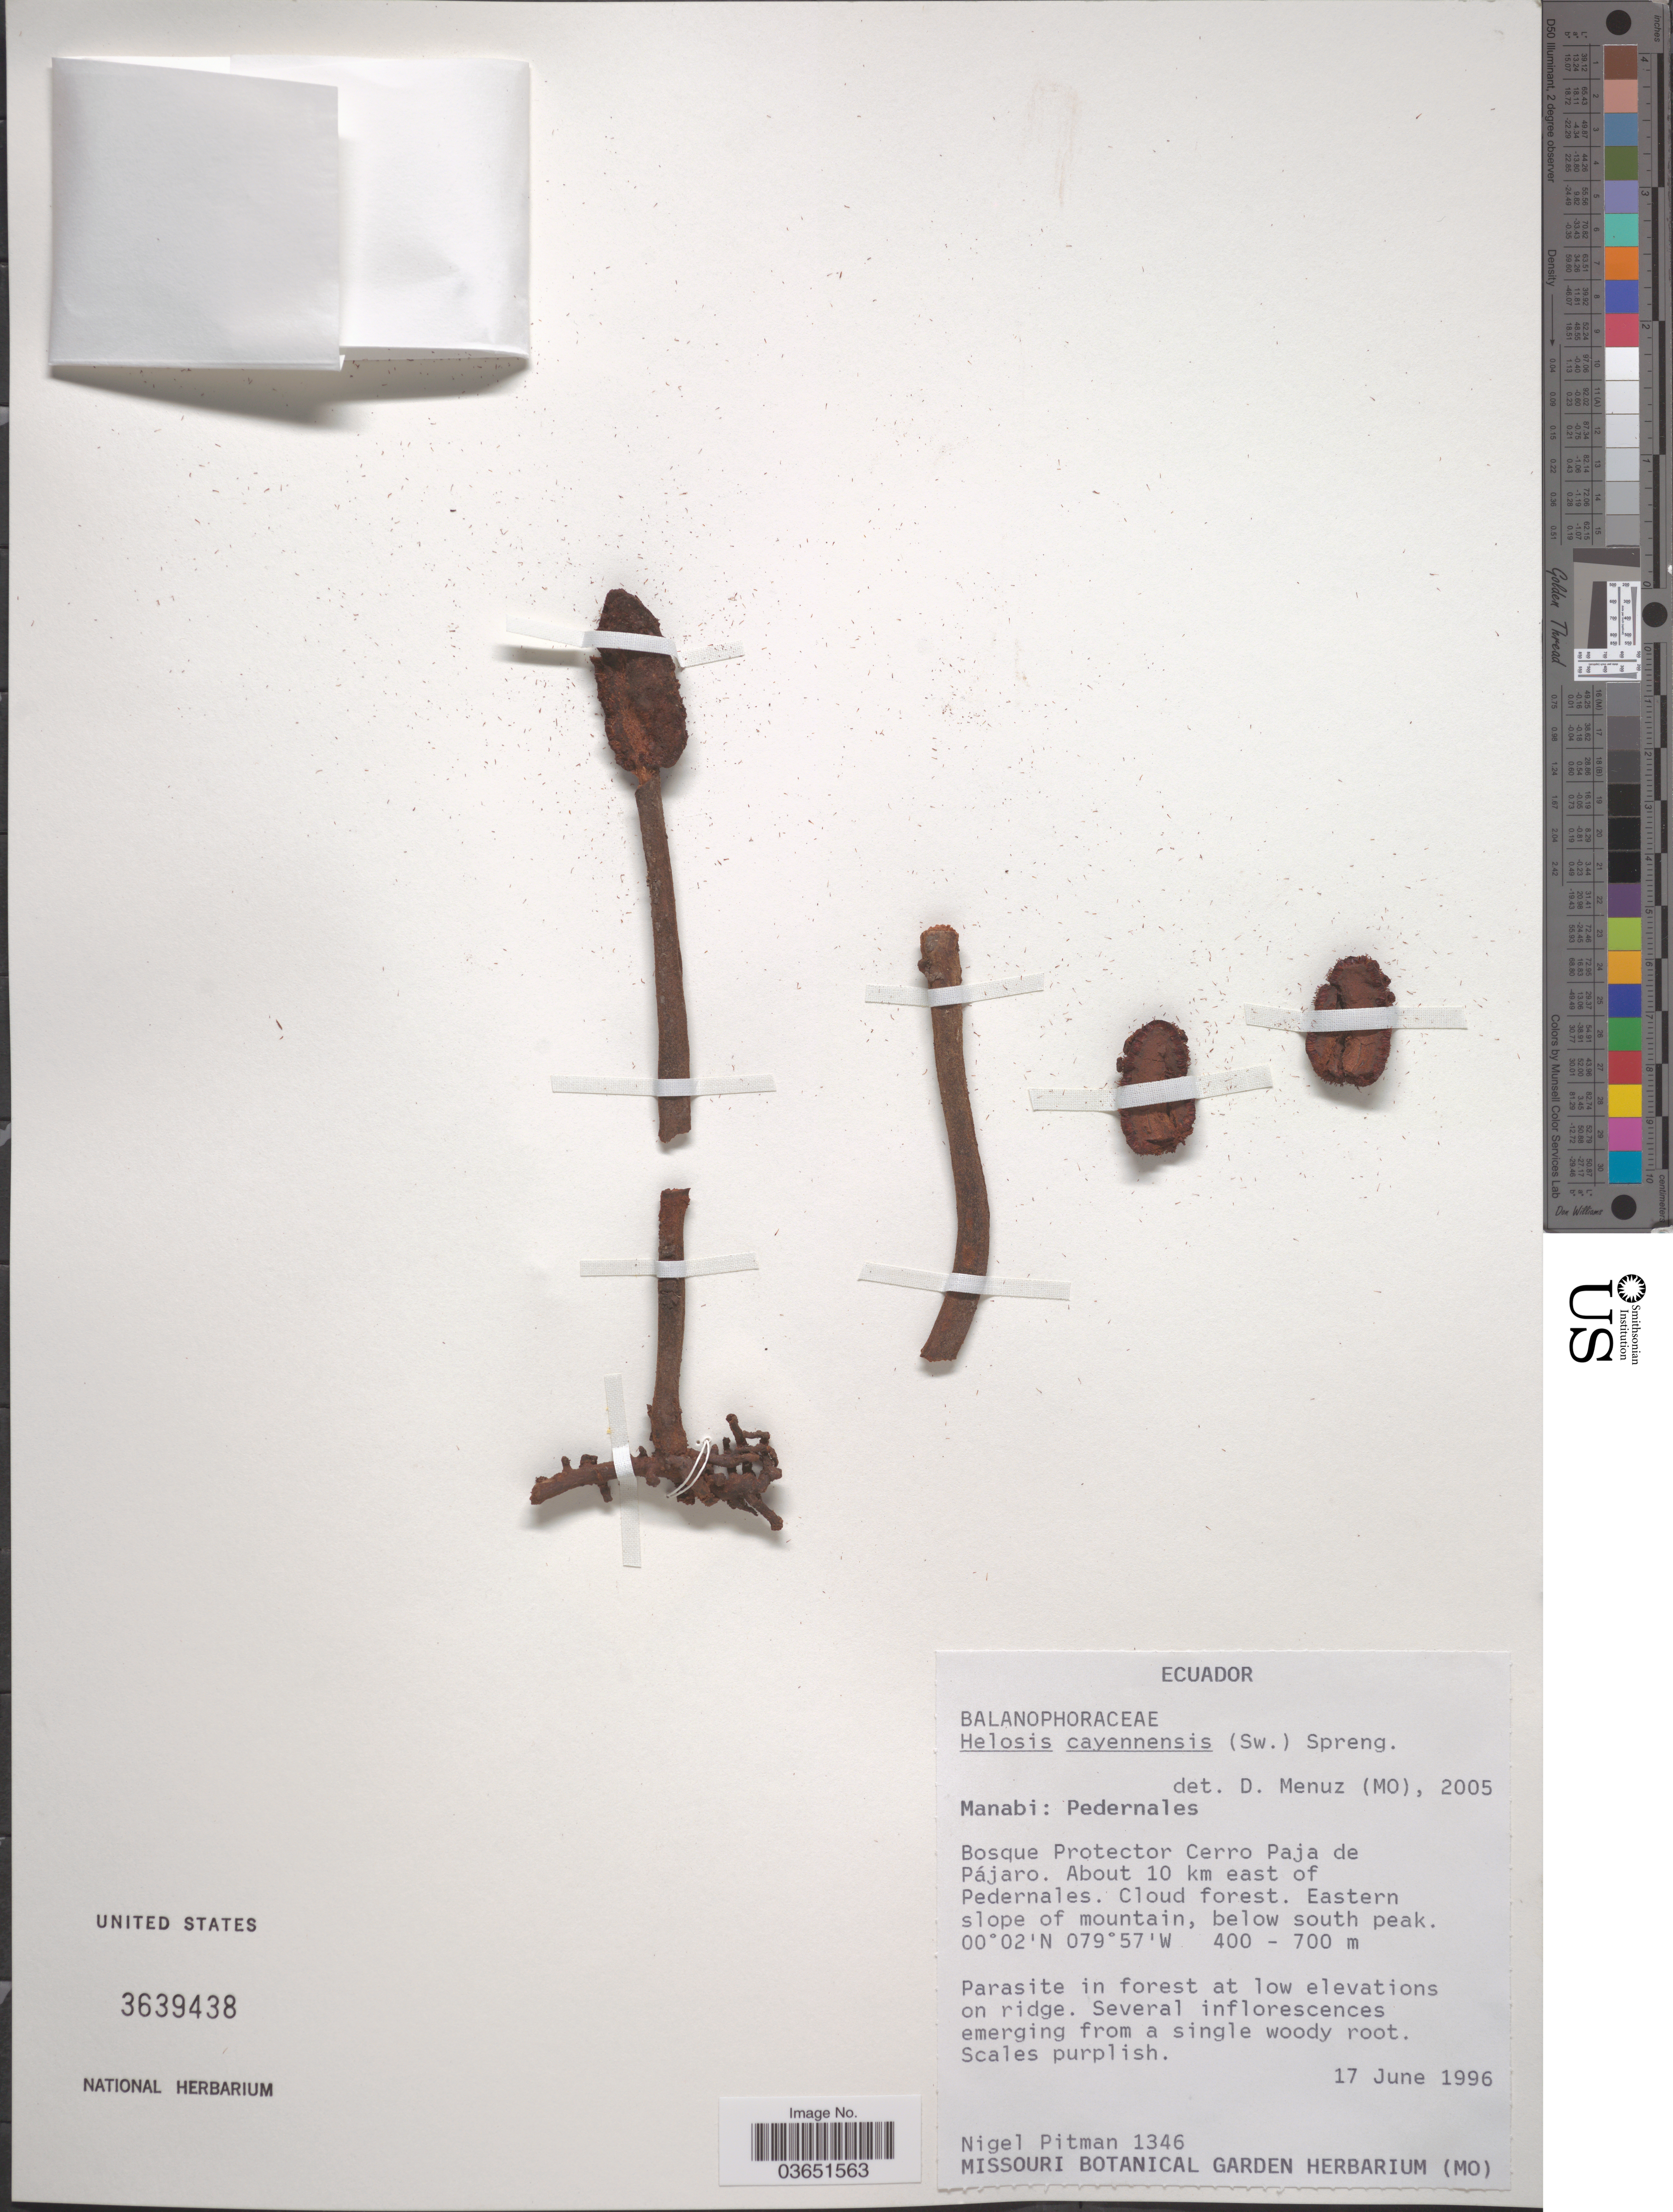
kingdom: Plantae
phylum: Tracheophyta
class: Magnoliopsida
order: Santalales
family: Balanophoraceae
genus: Helosis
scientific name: Helosis cayennensis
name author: (Sw.) Spreng.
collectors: N. Pitman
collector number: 1346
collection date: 1996-06-17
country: Ecuador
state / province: Manabí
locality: Pedernales. Bosque Protector Cerro Paja de Pájaro. About 10 km east of Pedernales. Cloud forest. Eastern slope of mountain, below south peak.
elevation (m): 40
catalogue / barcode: US 3639438